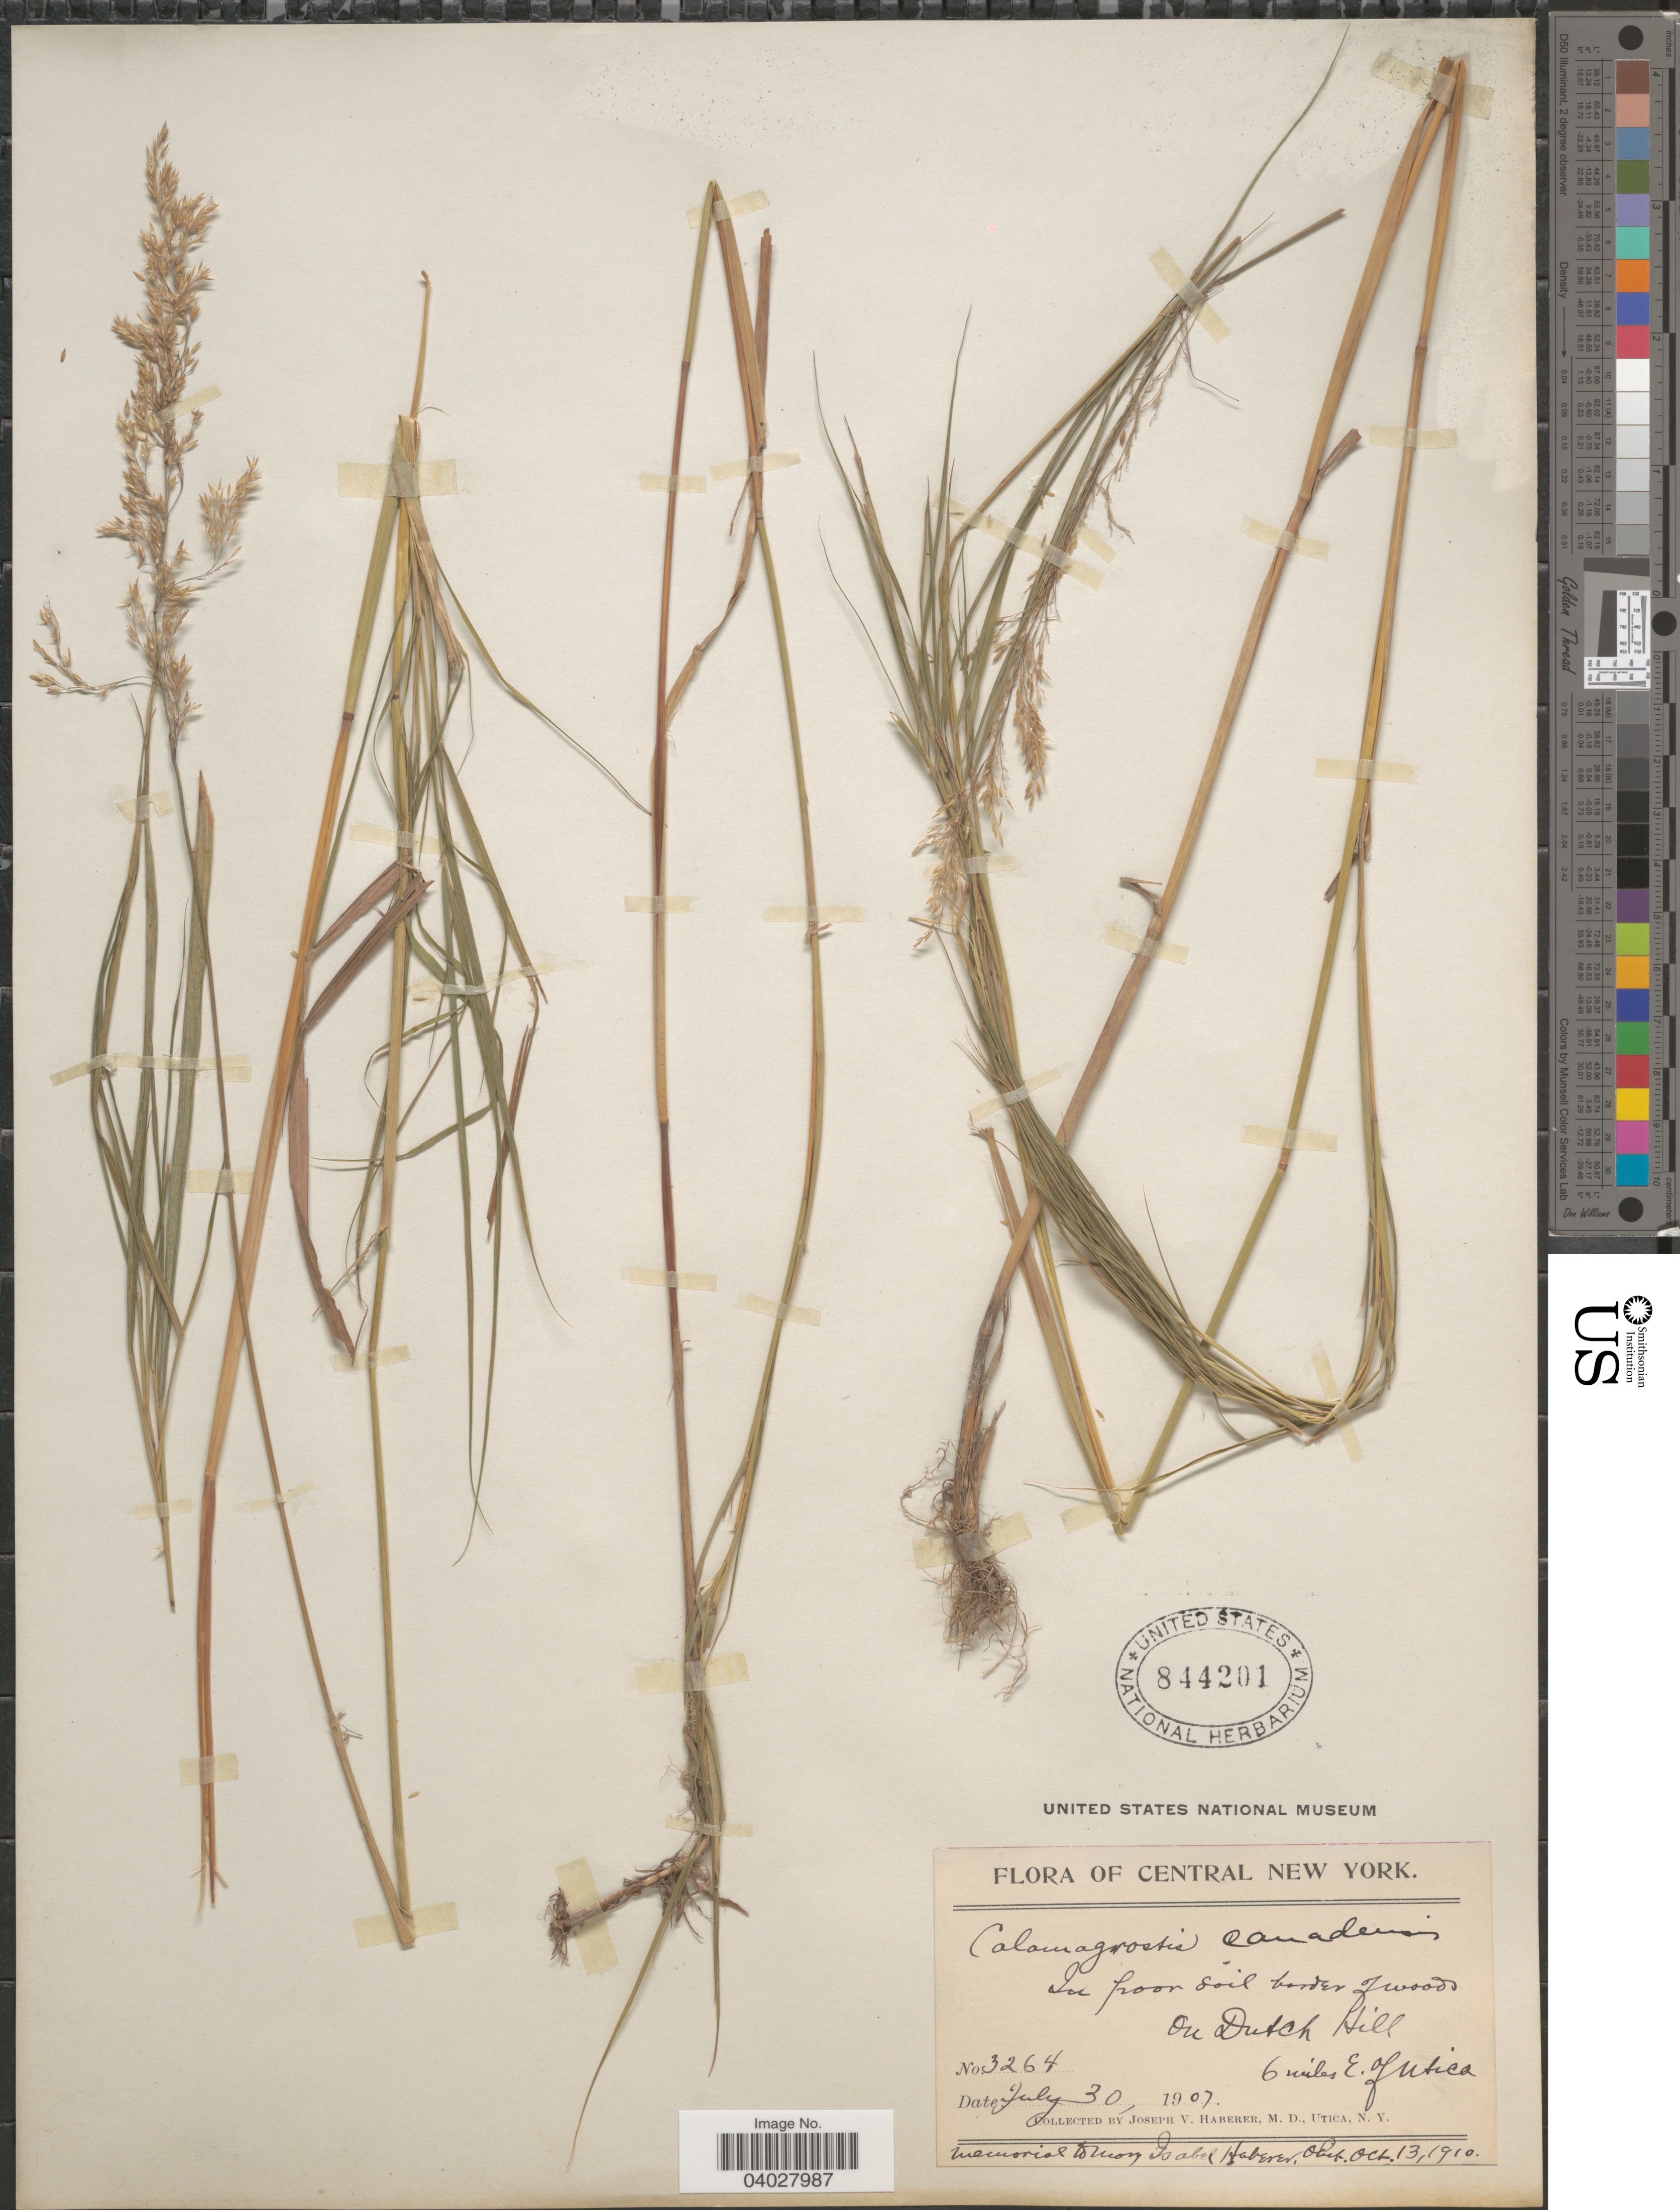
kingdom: Plantae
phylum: Tracheophyta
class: Liliopsida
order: Poales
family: Poaceae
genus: Calamagrostis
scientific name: Calamagrostis canadensis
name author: (Michx.) P. Beauv.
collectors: J. V. Haberer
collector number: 3264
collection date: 1907-07-30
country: United States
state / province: New York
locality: Central New York. On Dutch Hill. 6 miles E. of Utica.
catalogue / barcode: US 844201